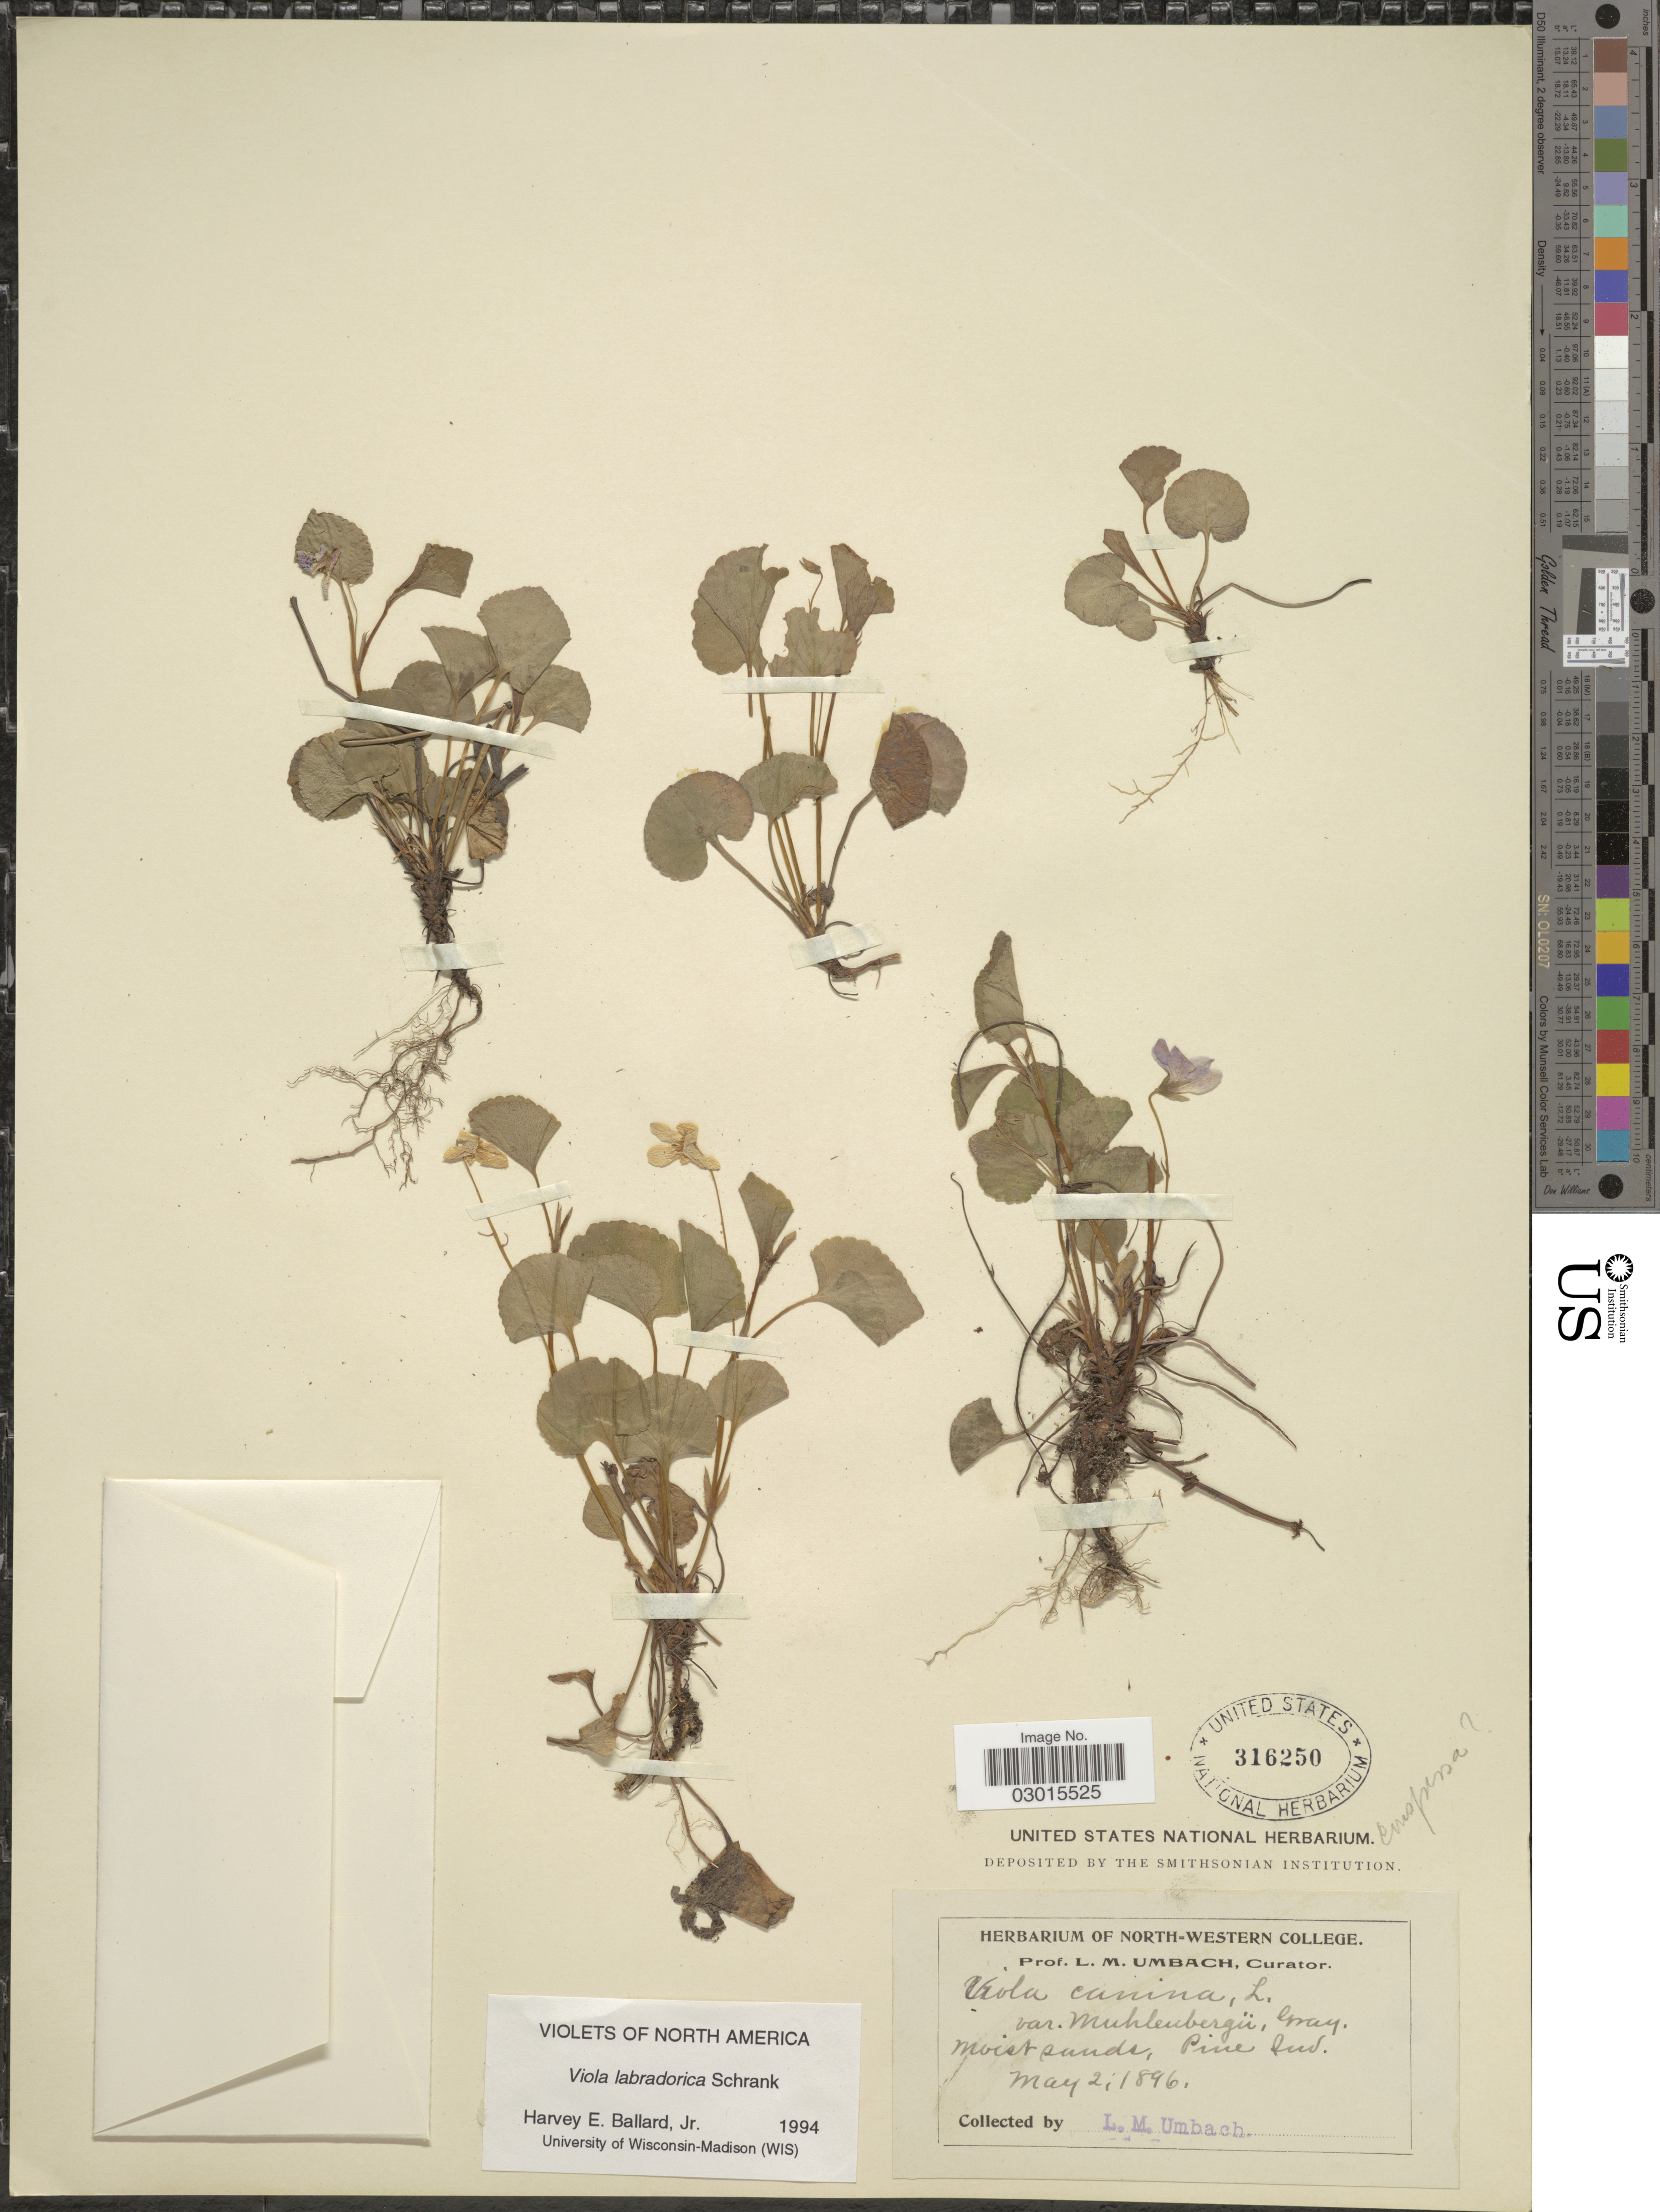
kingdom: Plantae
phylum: Tracheophyta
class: Magnoliopsida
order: Malpighiales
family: Violaceae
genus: Viola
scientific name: Viola labradorica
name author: Schrank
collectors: L. M. Umbach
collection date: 1896-05-02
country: United States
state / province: Indiana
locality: Pine Ind.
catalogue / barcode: US 316250